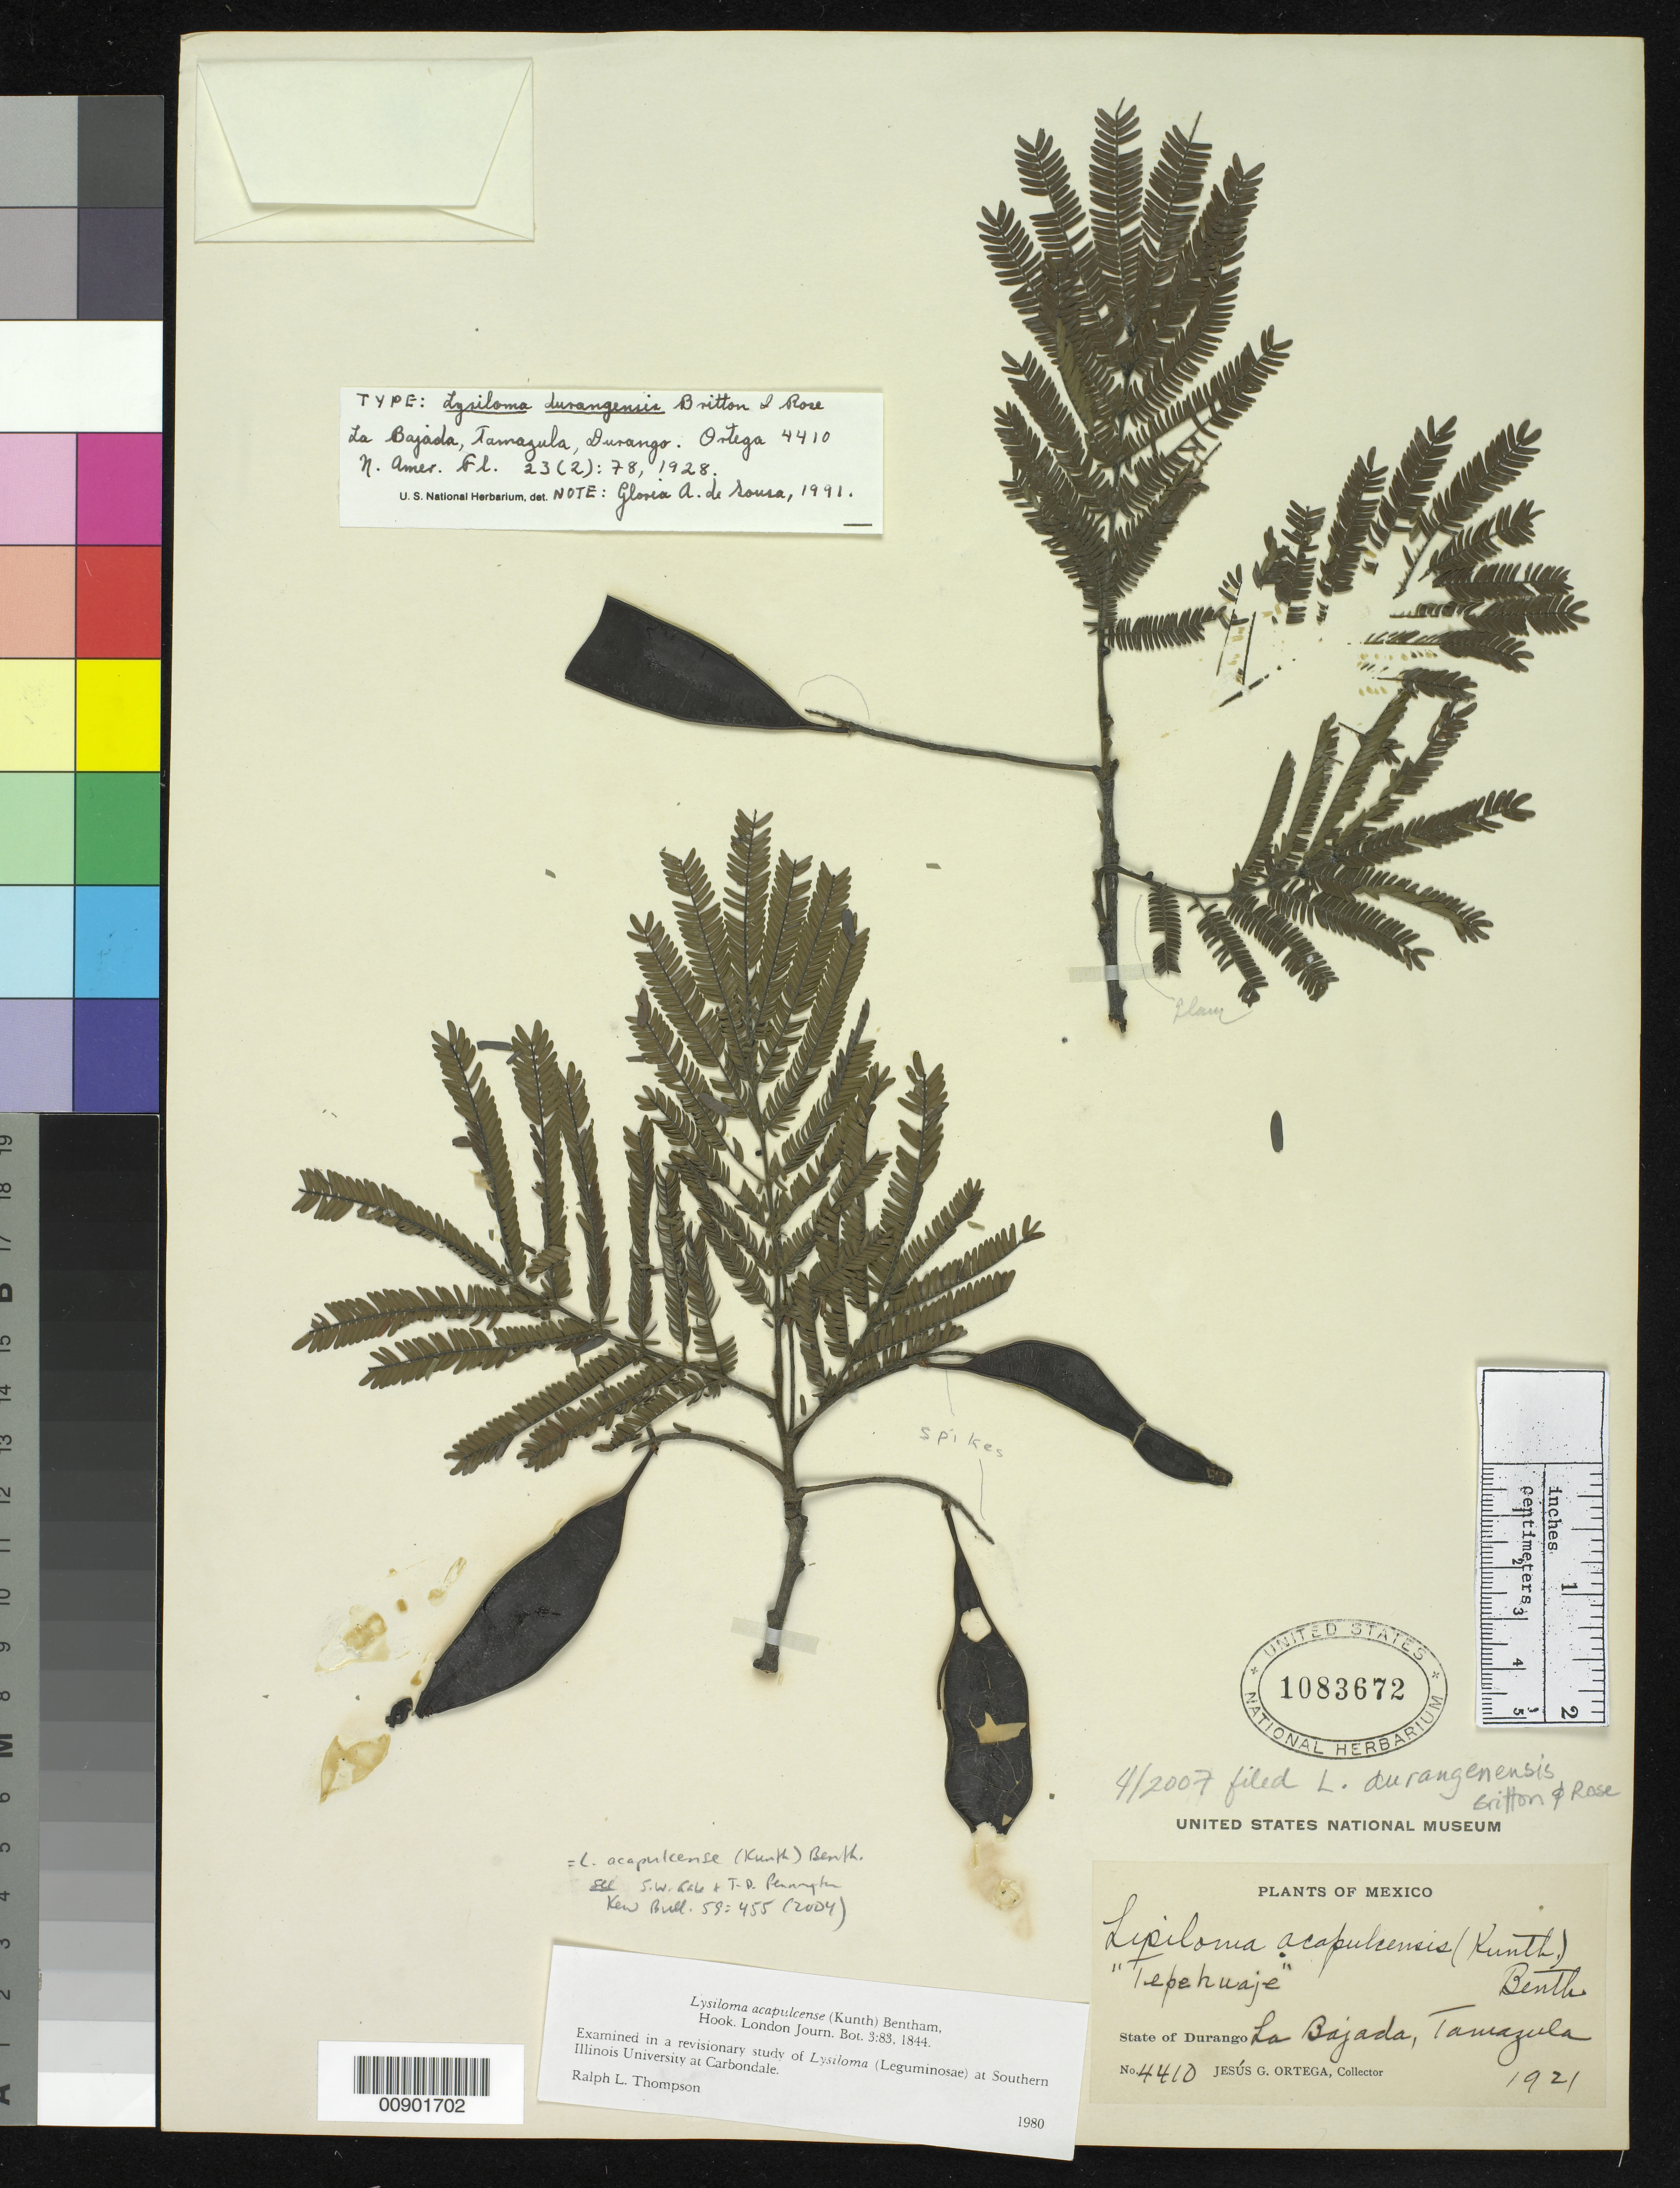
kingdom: Plantae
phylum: Tracheophyta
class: Magnoliopsida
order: Fabales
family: Fabaceae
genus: Lysiloma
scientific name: Lysiloma durangense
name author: Britton & Rose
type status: Isotype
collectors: J. Ortega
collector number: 4410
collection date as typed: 1921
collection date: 1921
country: Mexico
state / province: Durango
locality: State of Durango, La Bajada, Tamazula.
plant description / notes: Current name according to S.W. Gale & T.D. Pennington, Kew Bull. 59: 455 (2004).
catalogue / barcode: US 1083672